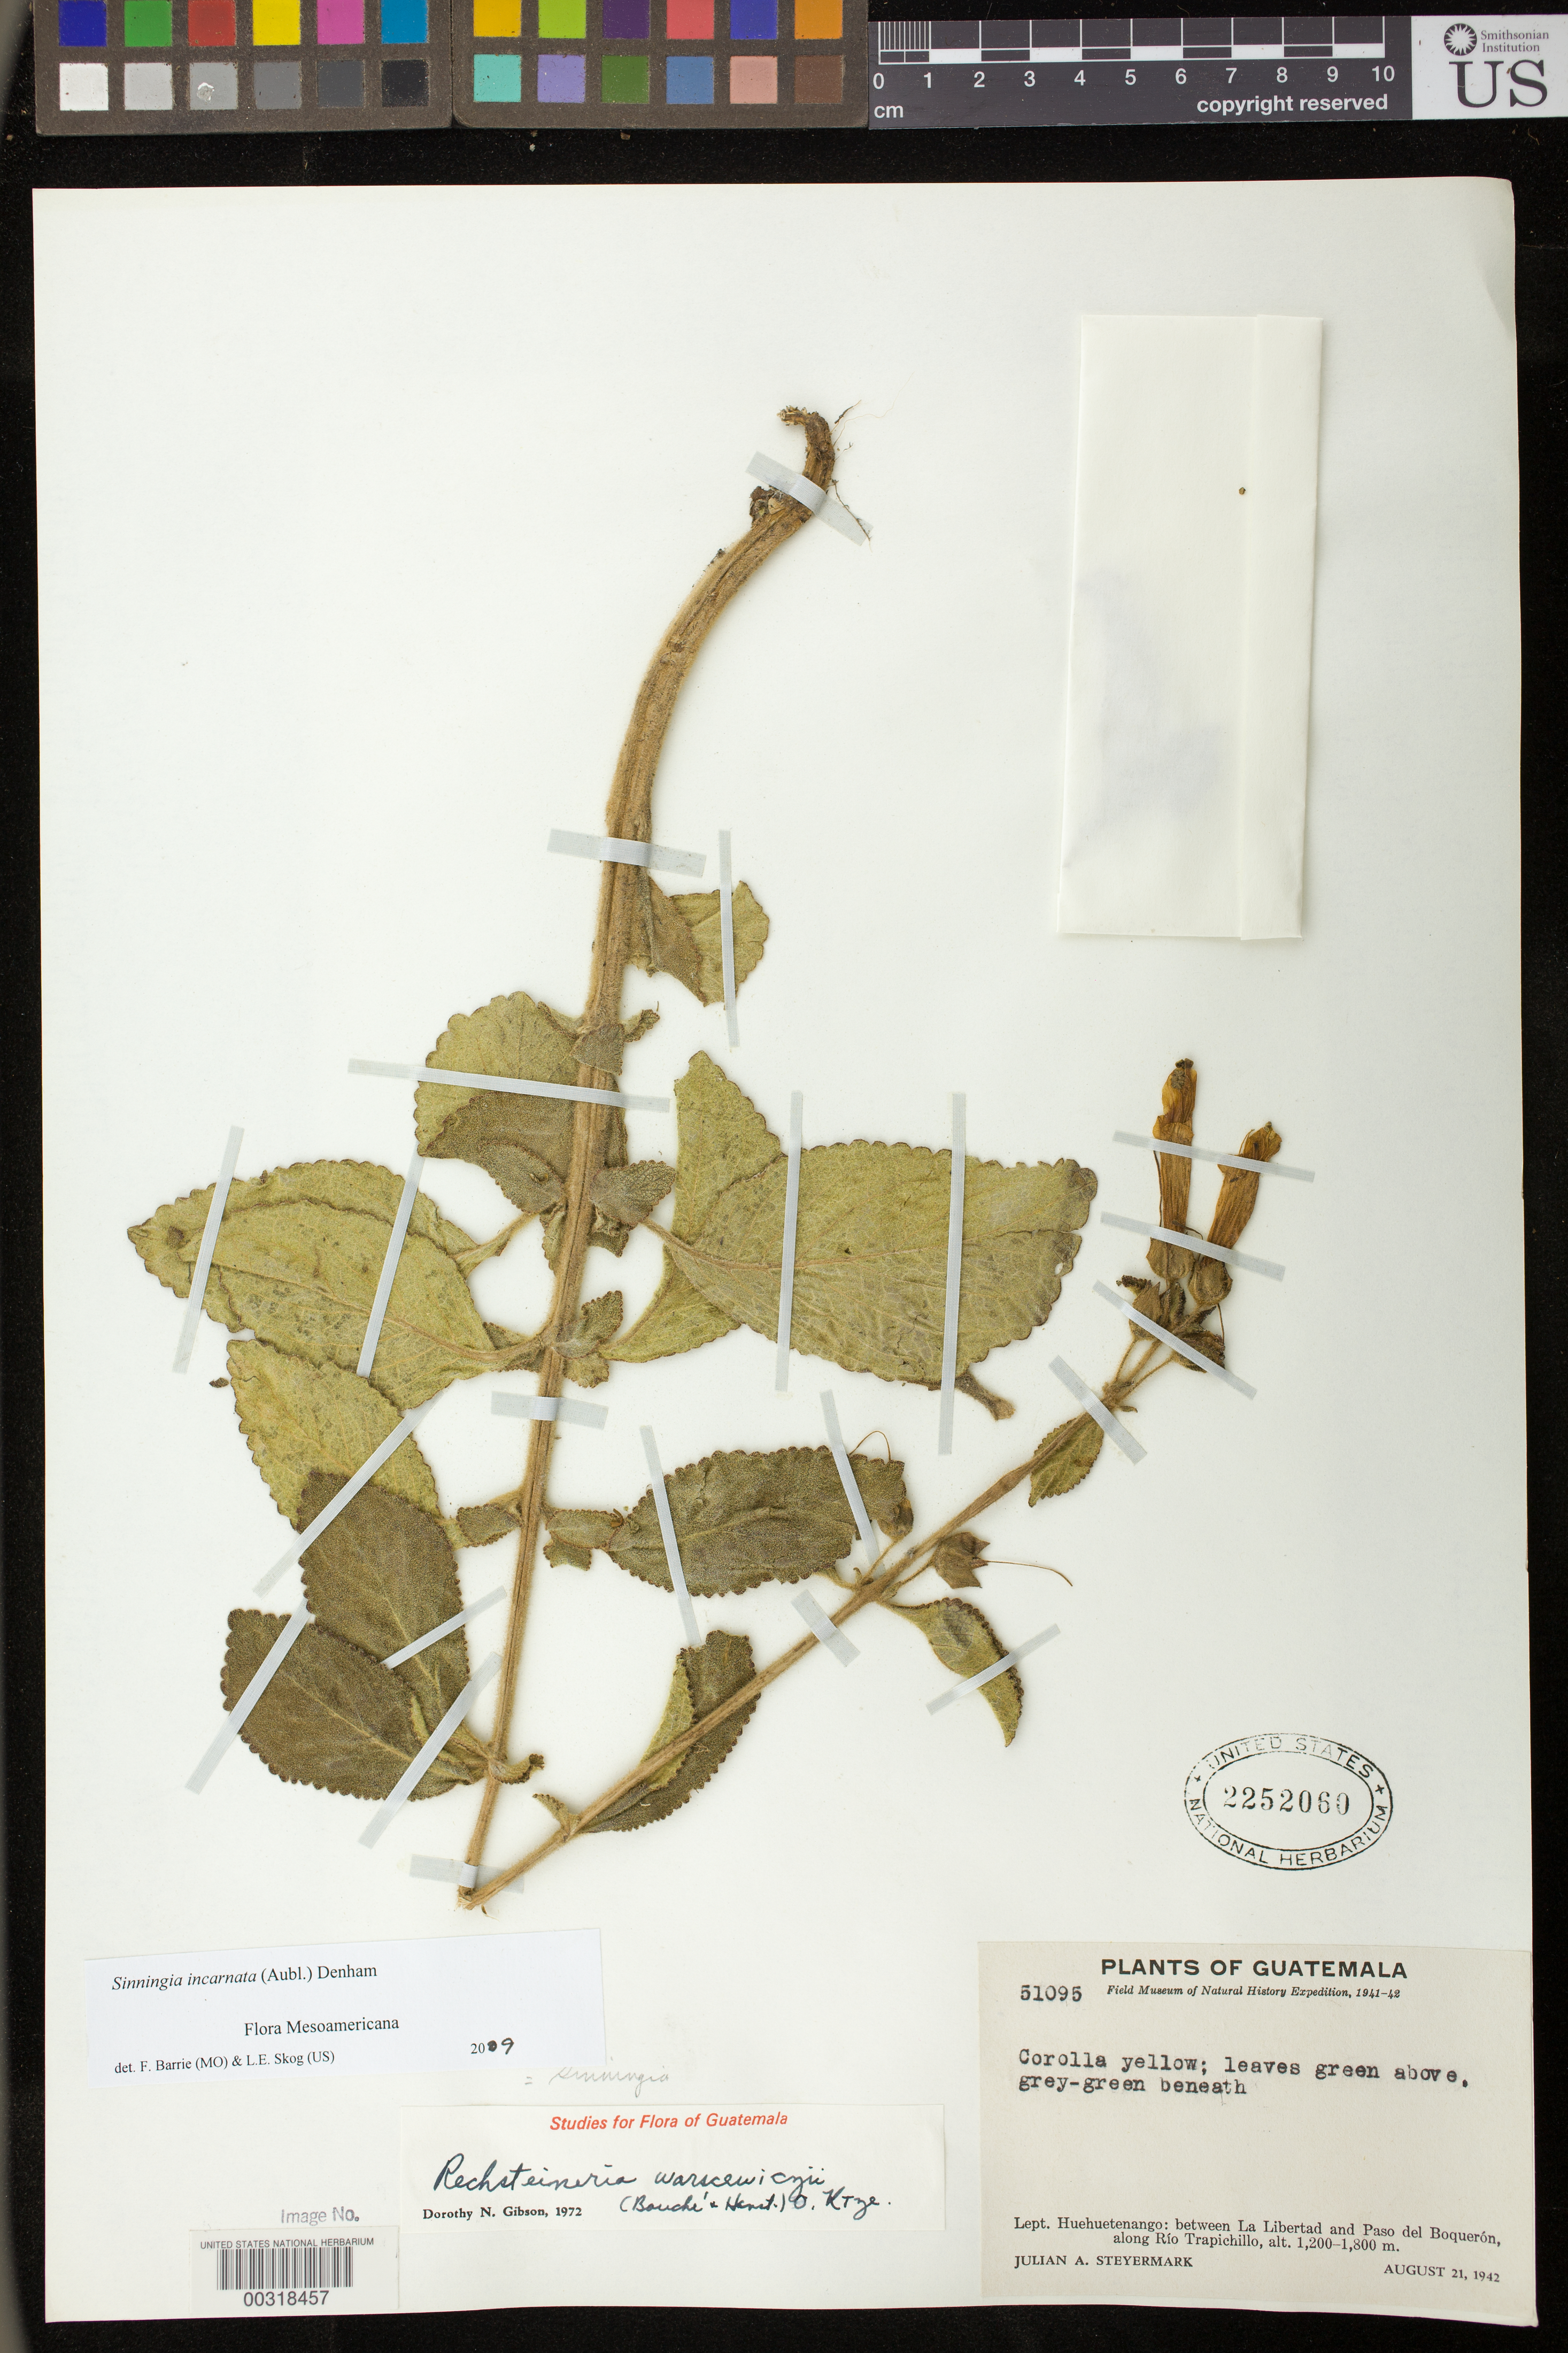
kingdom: Plantae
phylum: Tracheophyta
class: Magnoliopsida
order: Lamiales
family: Gesneriaceae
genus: Sinningia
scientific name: Sinningia incarnata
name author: (Aubl.) D.L. Denham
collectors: J. Steyermark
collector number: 51095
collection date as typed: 21 Aug 1942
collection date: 1942-08-21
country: Guatemala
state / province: Huehuetenango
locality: Between La Libertad and Paso del Boqueron, along Rio Trapichillo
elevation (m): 1200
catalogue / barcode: US 2252060